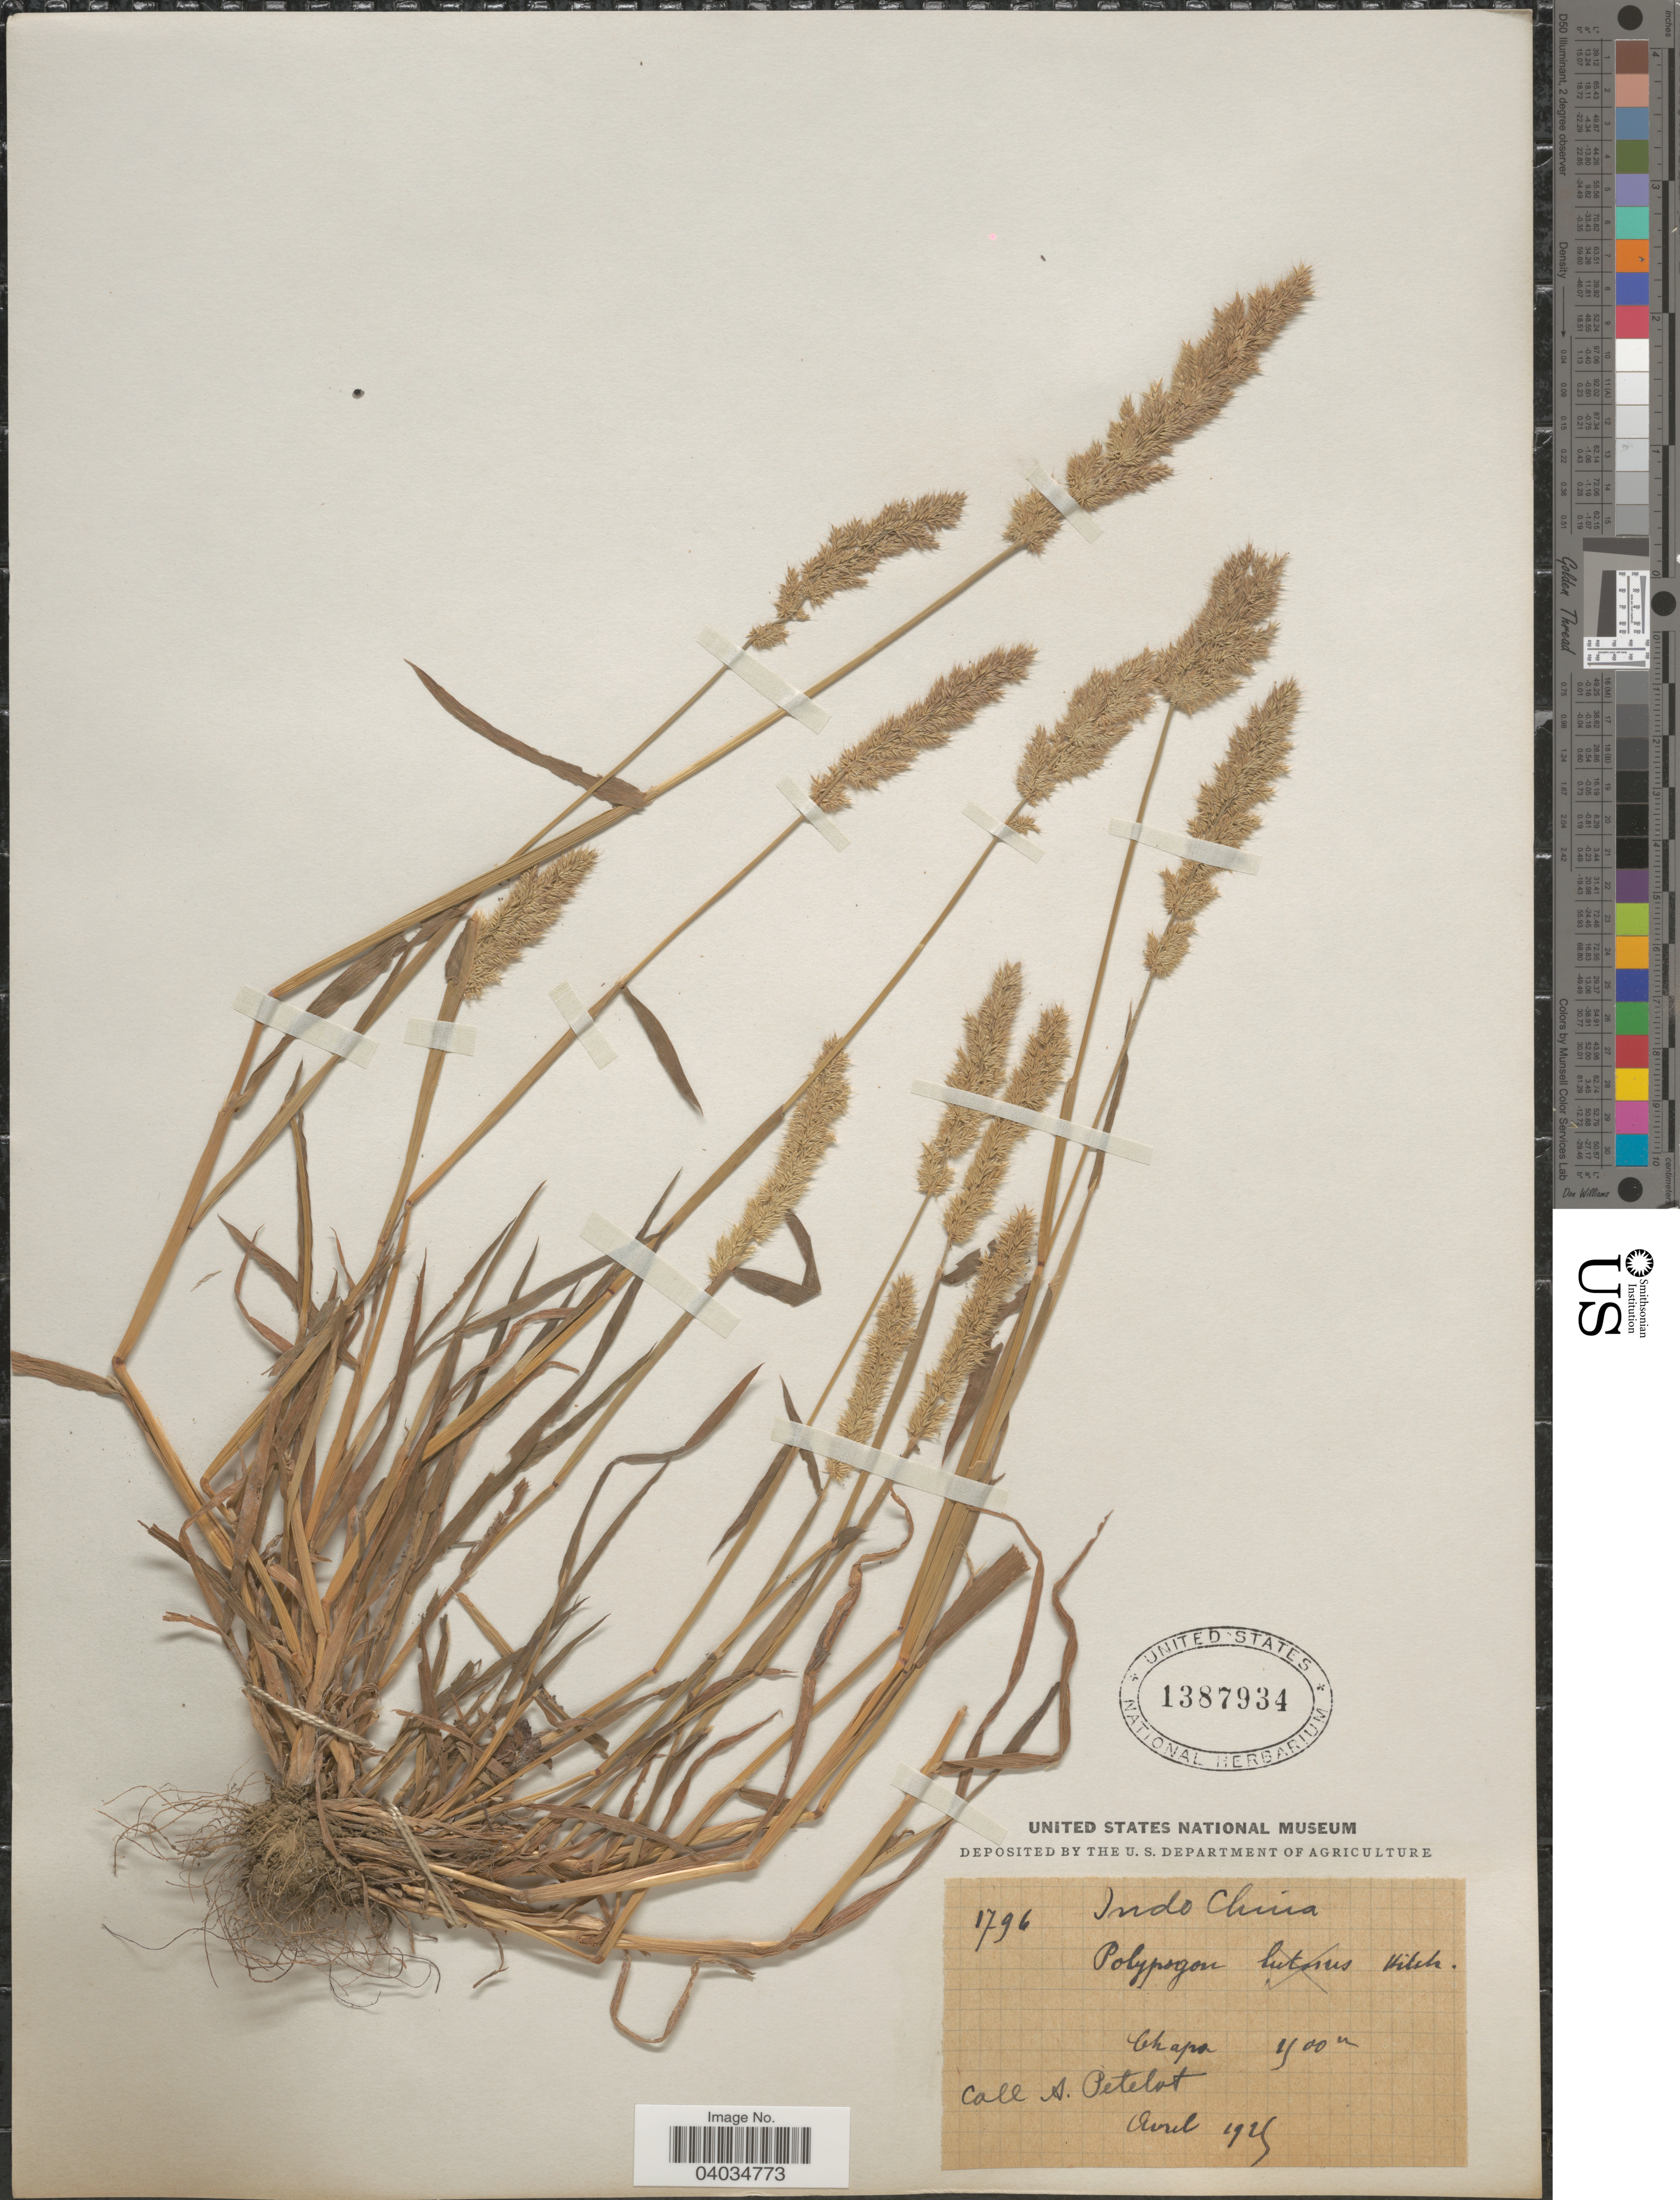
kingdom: Plantae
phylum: Tracheophyta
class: Liliopsida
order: Poales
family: Poaceae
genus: Polypogon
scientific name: Polypogon sp.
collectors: A. Petelot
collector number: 1796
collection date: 1925-04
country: Vietnam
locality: Indo China. Chapa.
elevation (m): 1500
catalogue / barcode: US 1387934